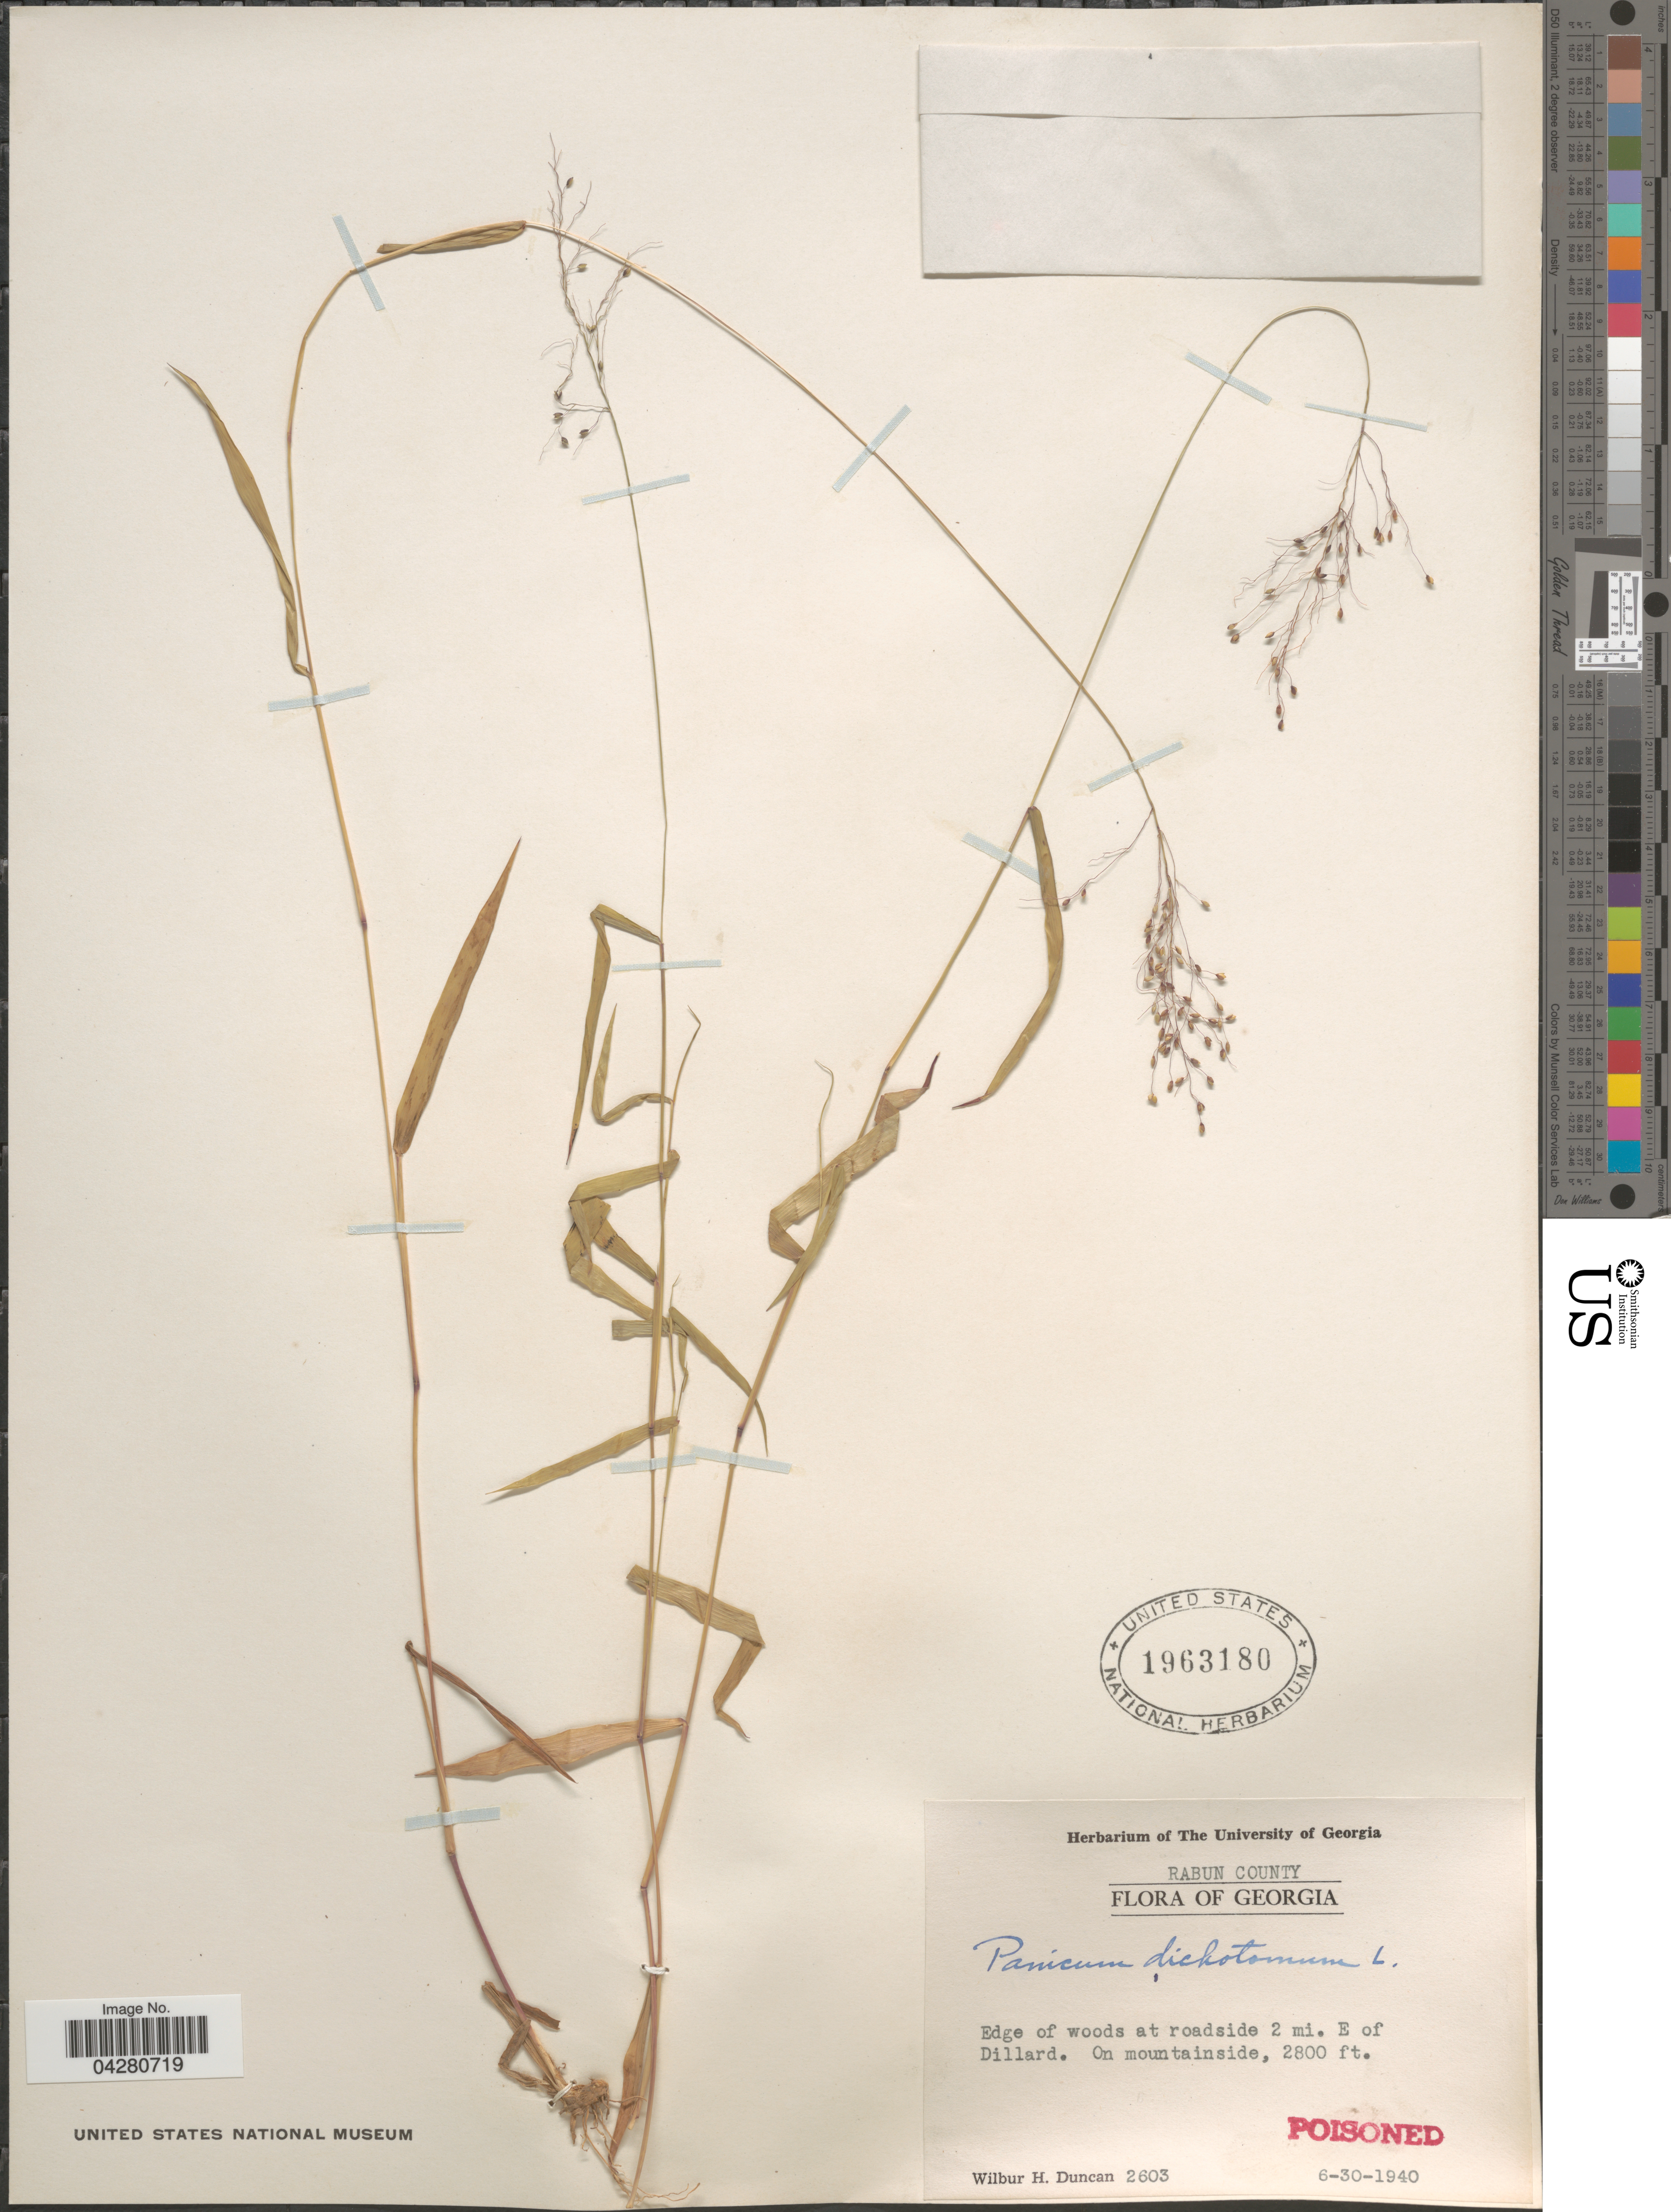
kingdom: Plantae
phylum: Tracheophyta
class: Liliopsida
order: Poales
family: Poaceae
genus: Dichanthelium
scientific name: Dichanthelium dichotomum var. dichotomum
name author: (L.) Gould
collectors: W. H. Duncan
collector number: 2603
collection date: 1940-06-30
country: United States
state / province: Georgia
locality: Rabun County. Edge of woods at roadside 2 mi. E of Dillard. On mountainside.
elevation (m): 853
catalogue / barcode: US 1963180